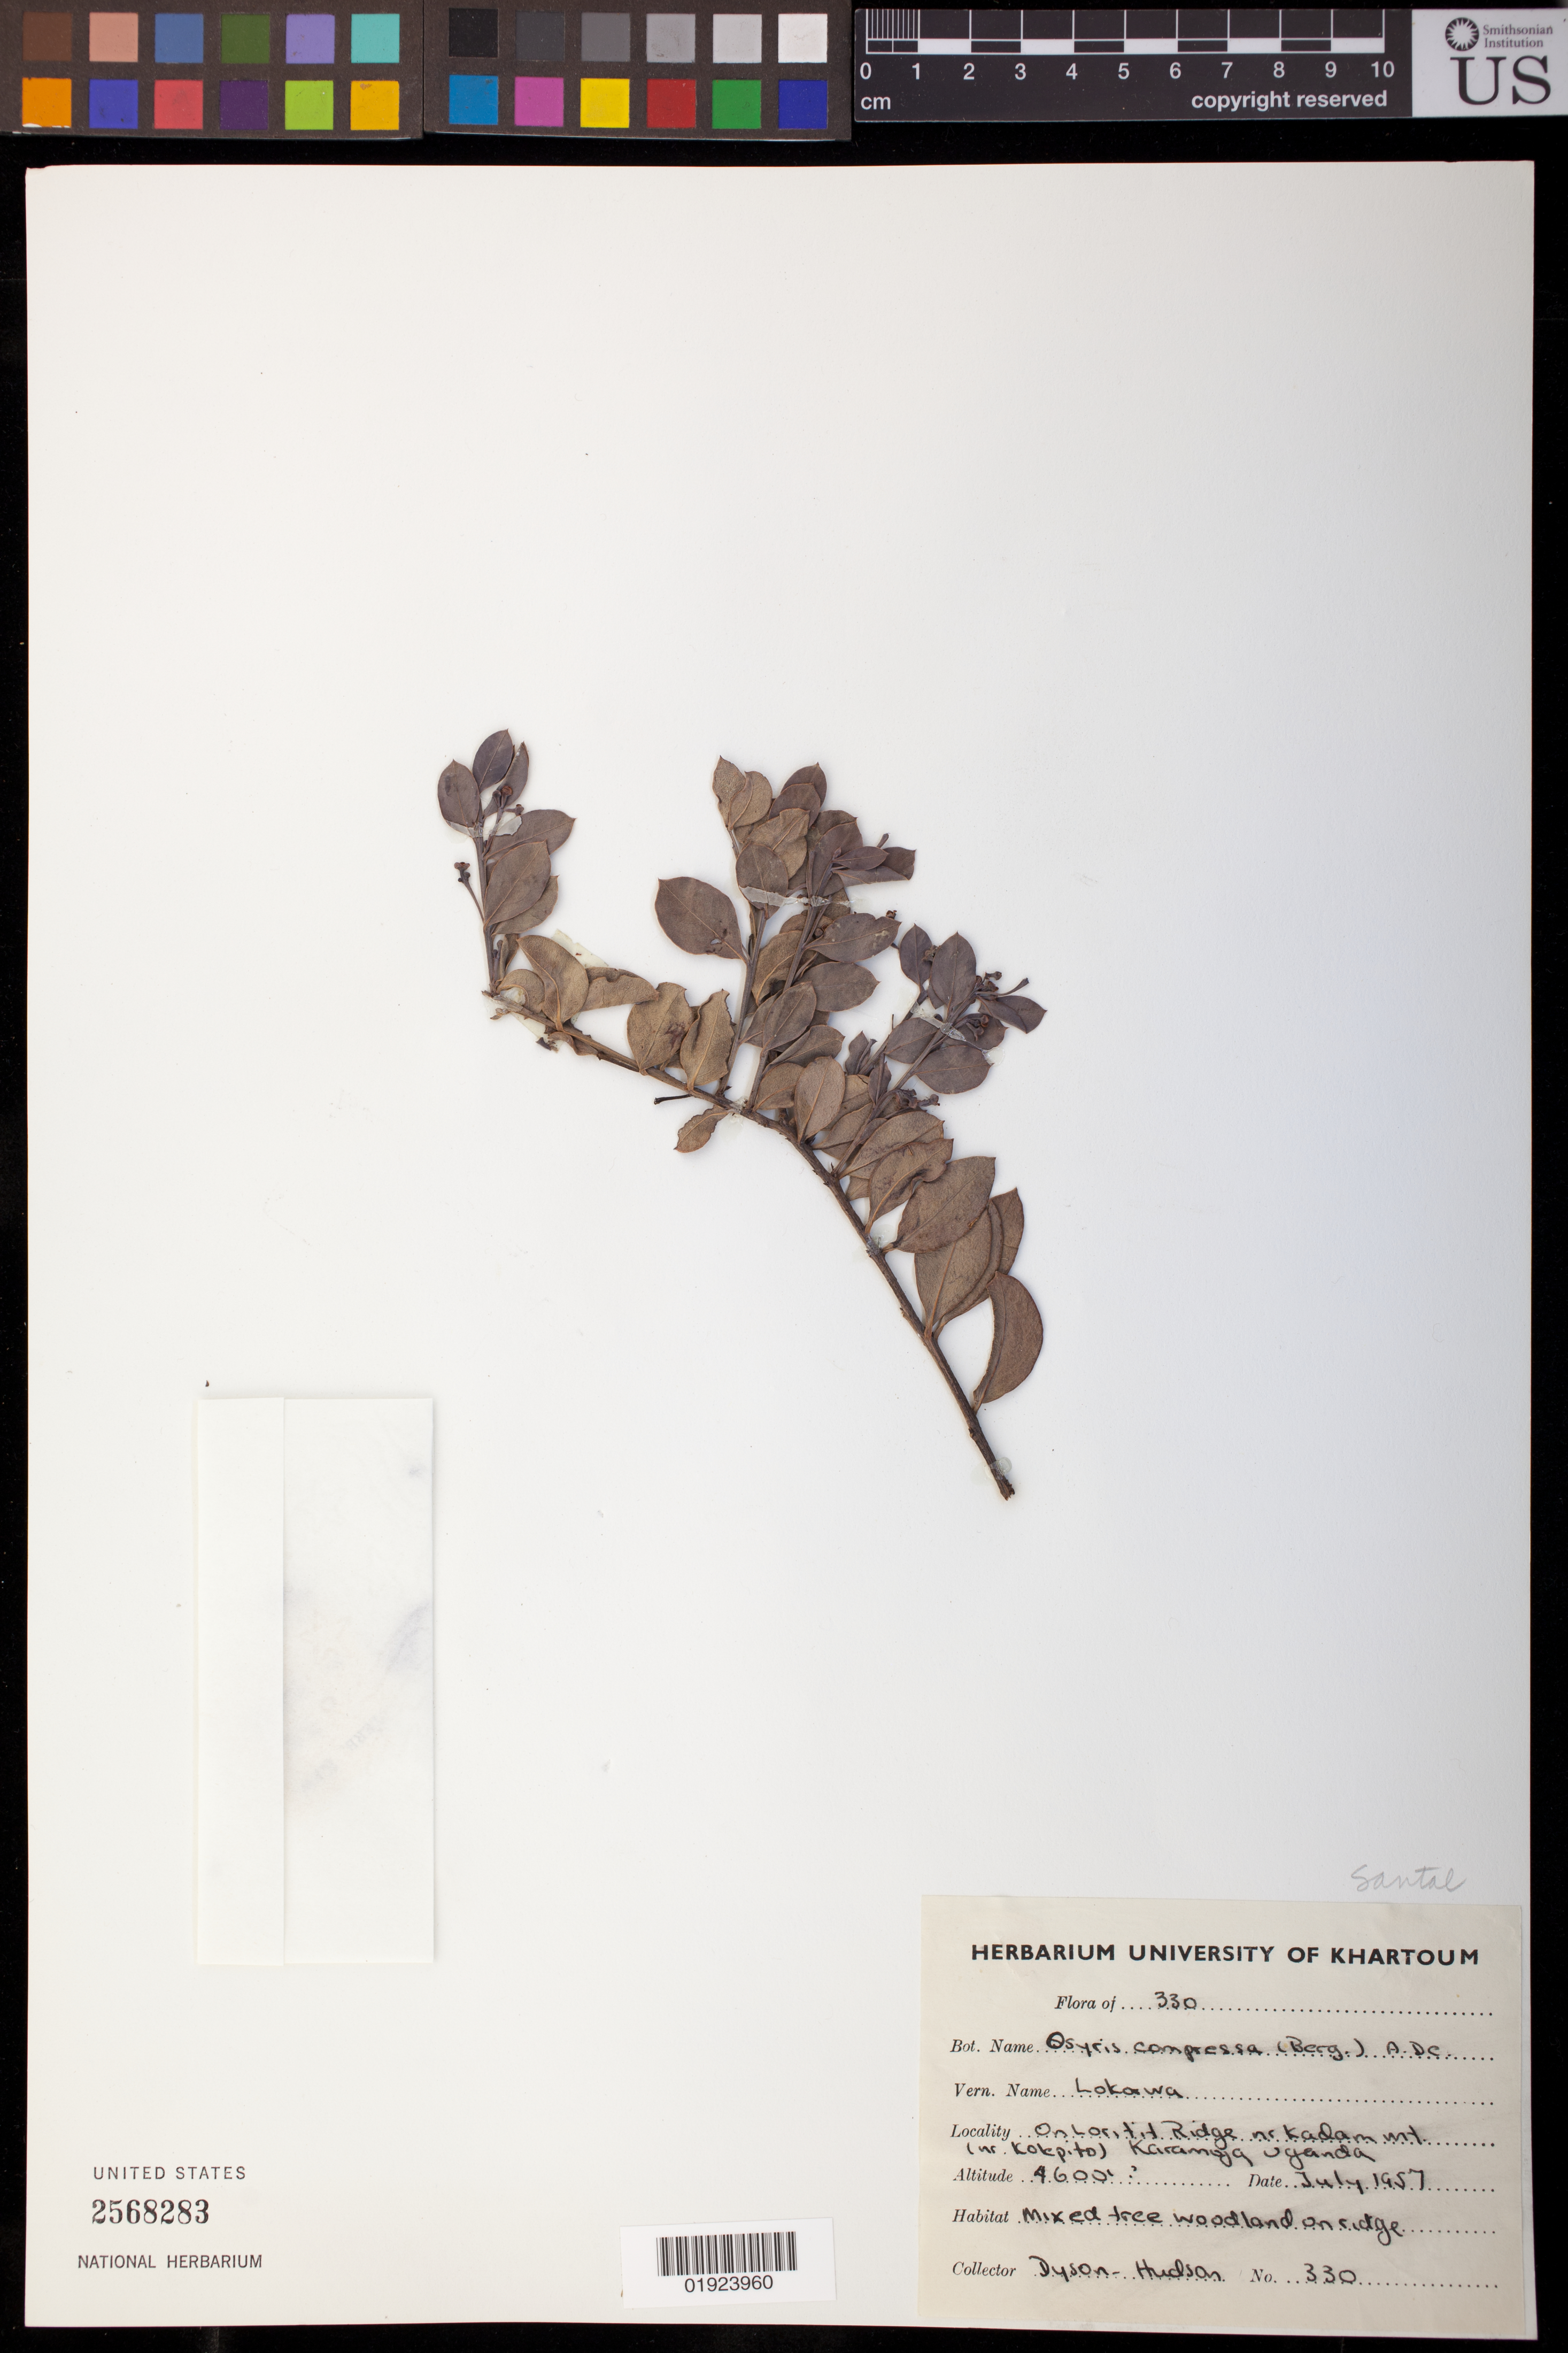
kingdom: Plantae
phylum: Tracheophyta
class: Magnoliopsida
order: Santalales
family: Santalaceae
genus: Colpoon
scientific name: Colpoon compressum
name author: P.J. Bergius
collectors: Dyson-Hudson, --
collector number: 330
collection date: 1957-07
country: Uganda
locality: On Loritist Ridge, nr Kadam mt. (nr. Kolepito) Karamoja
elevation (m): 1402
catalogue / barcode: US 2568283